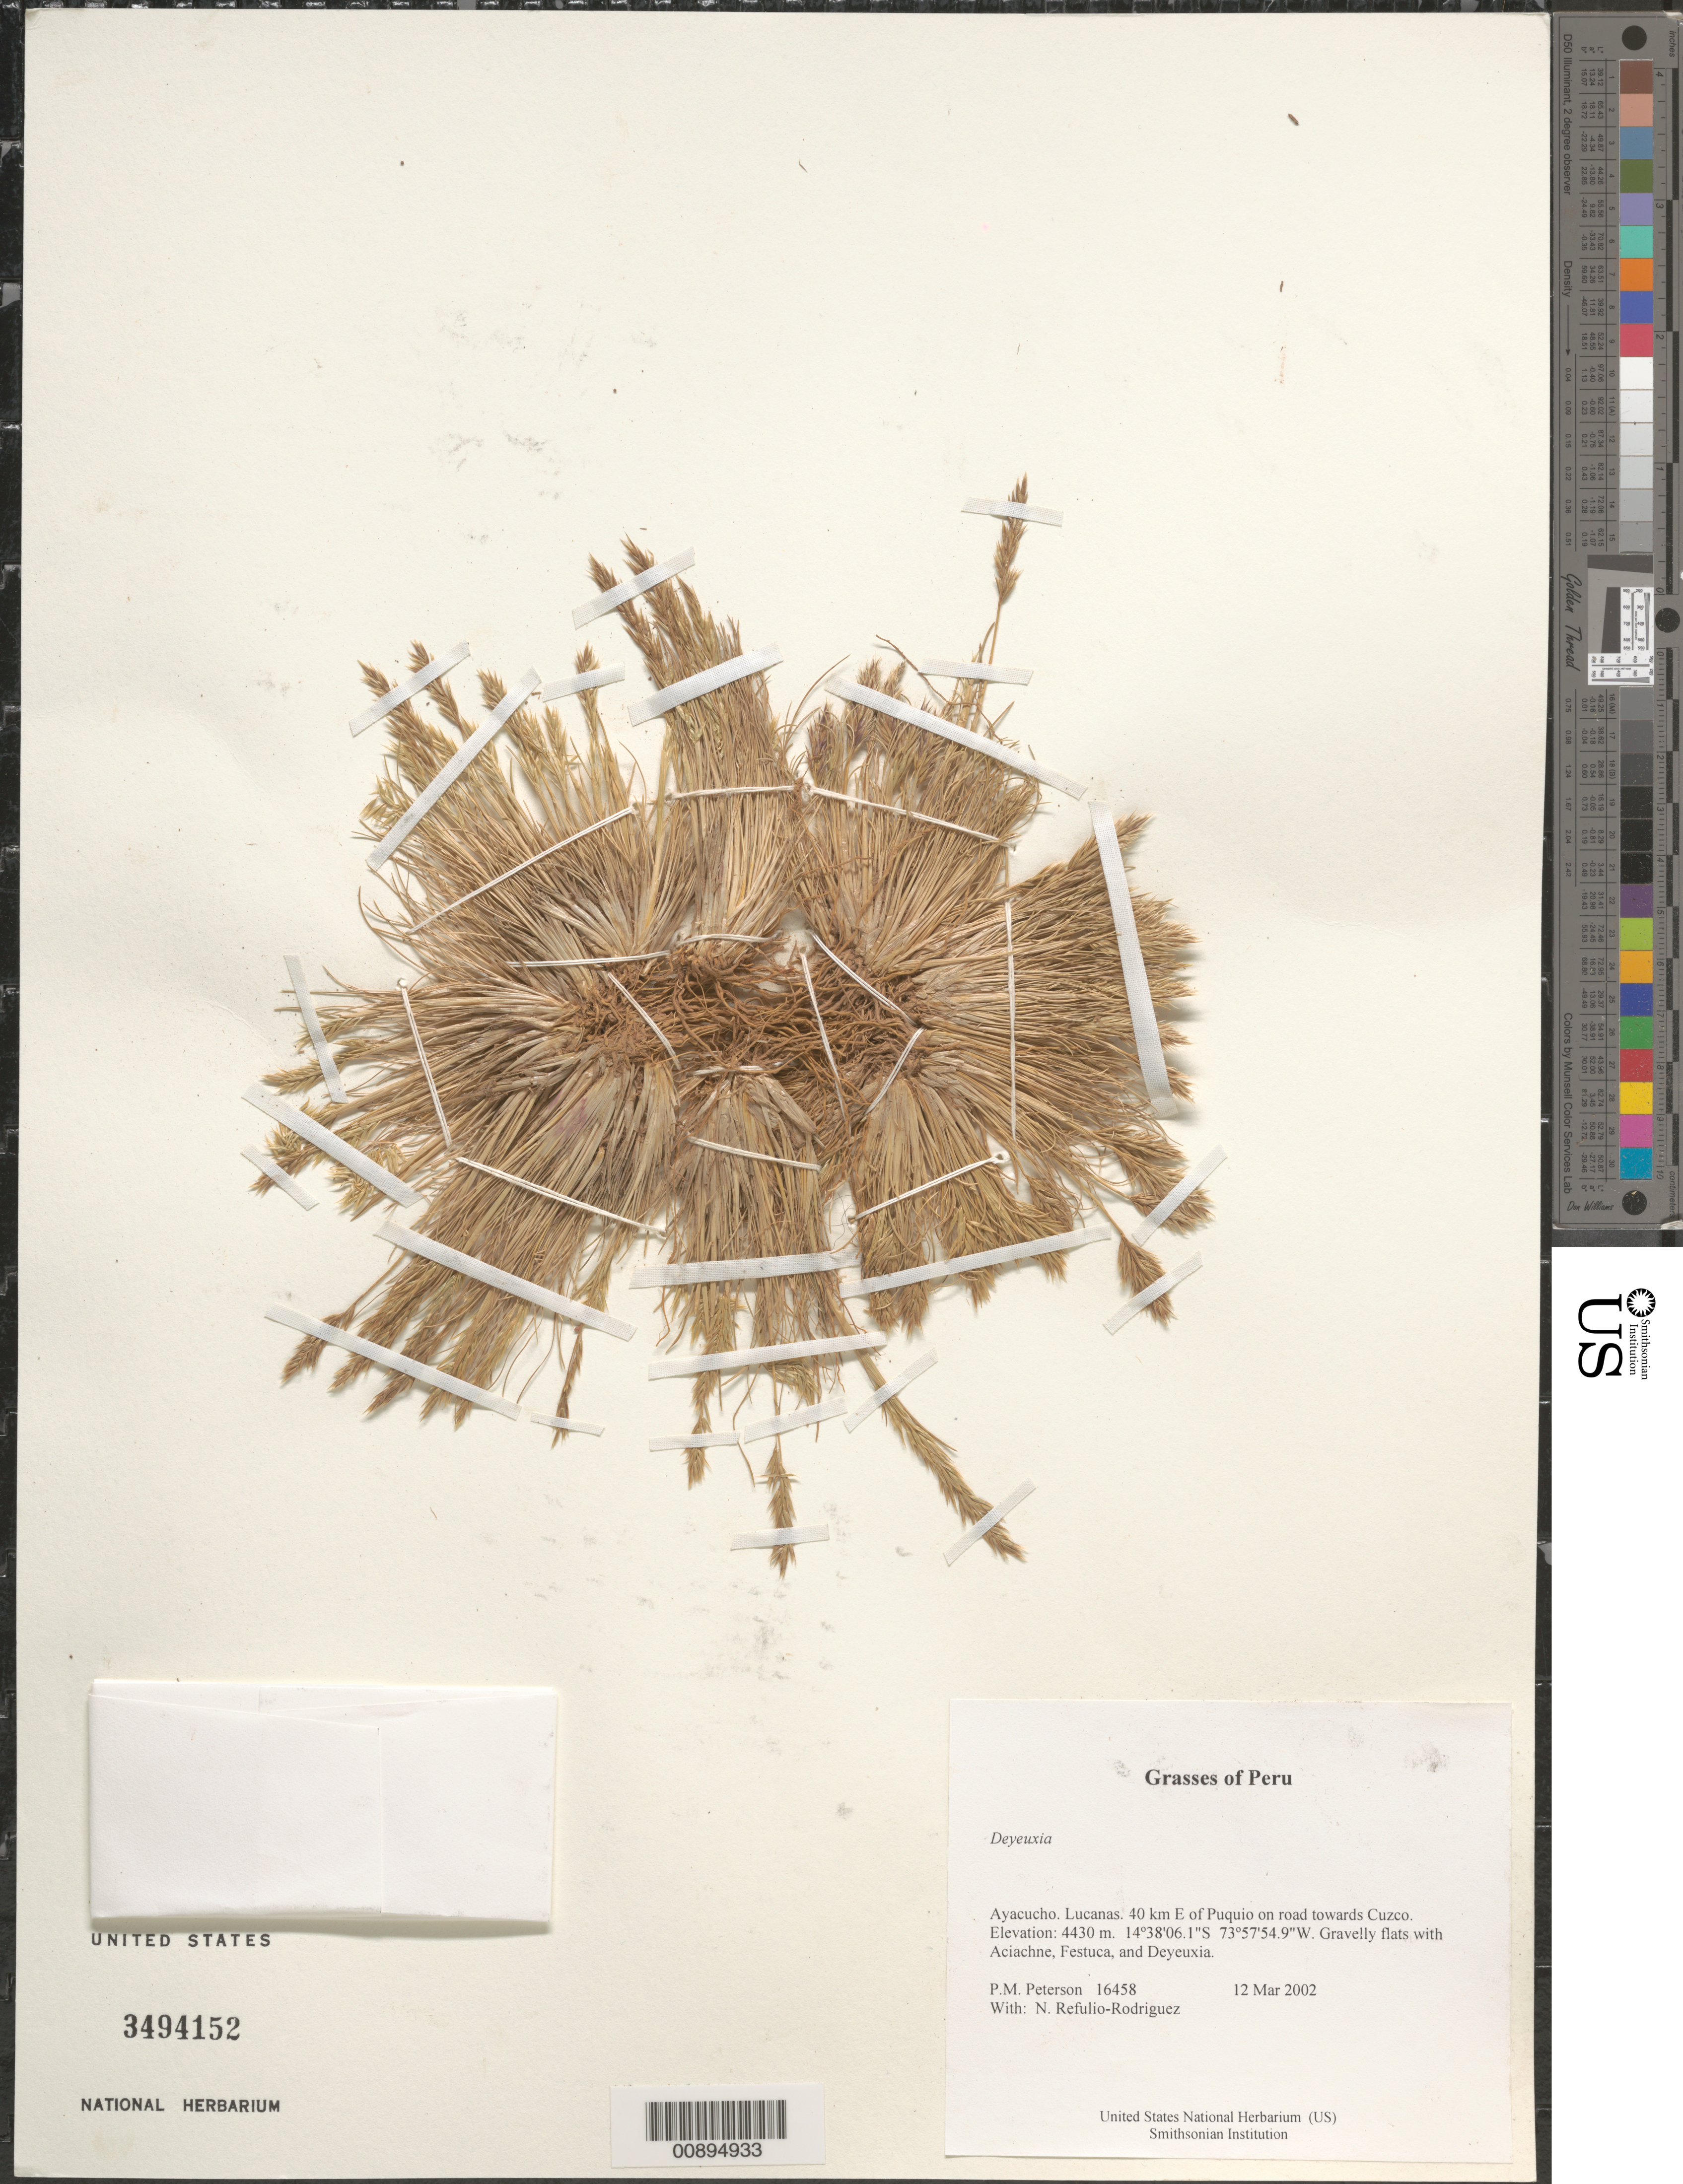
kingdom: Plantae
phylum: Tracheophyta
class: Liliopsida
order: Poales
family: Poaceae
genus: Calamagrostis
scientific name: Calamagrostis sp.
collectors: P. M. Peterson & N. Refulio-Rodríguez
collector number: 16458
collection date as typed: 12 Mar 2002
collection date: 2002-03-12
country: Peru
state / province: Ayacucho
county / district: Lucanas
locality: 40 km E of Puquio on road towards Cuzco.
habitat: Gravelly flats with ~Aciachne, Festuca, and Deyeuxia~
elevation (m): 4430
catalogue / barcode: US 3494152